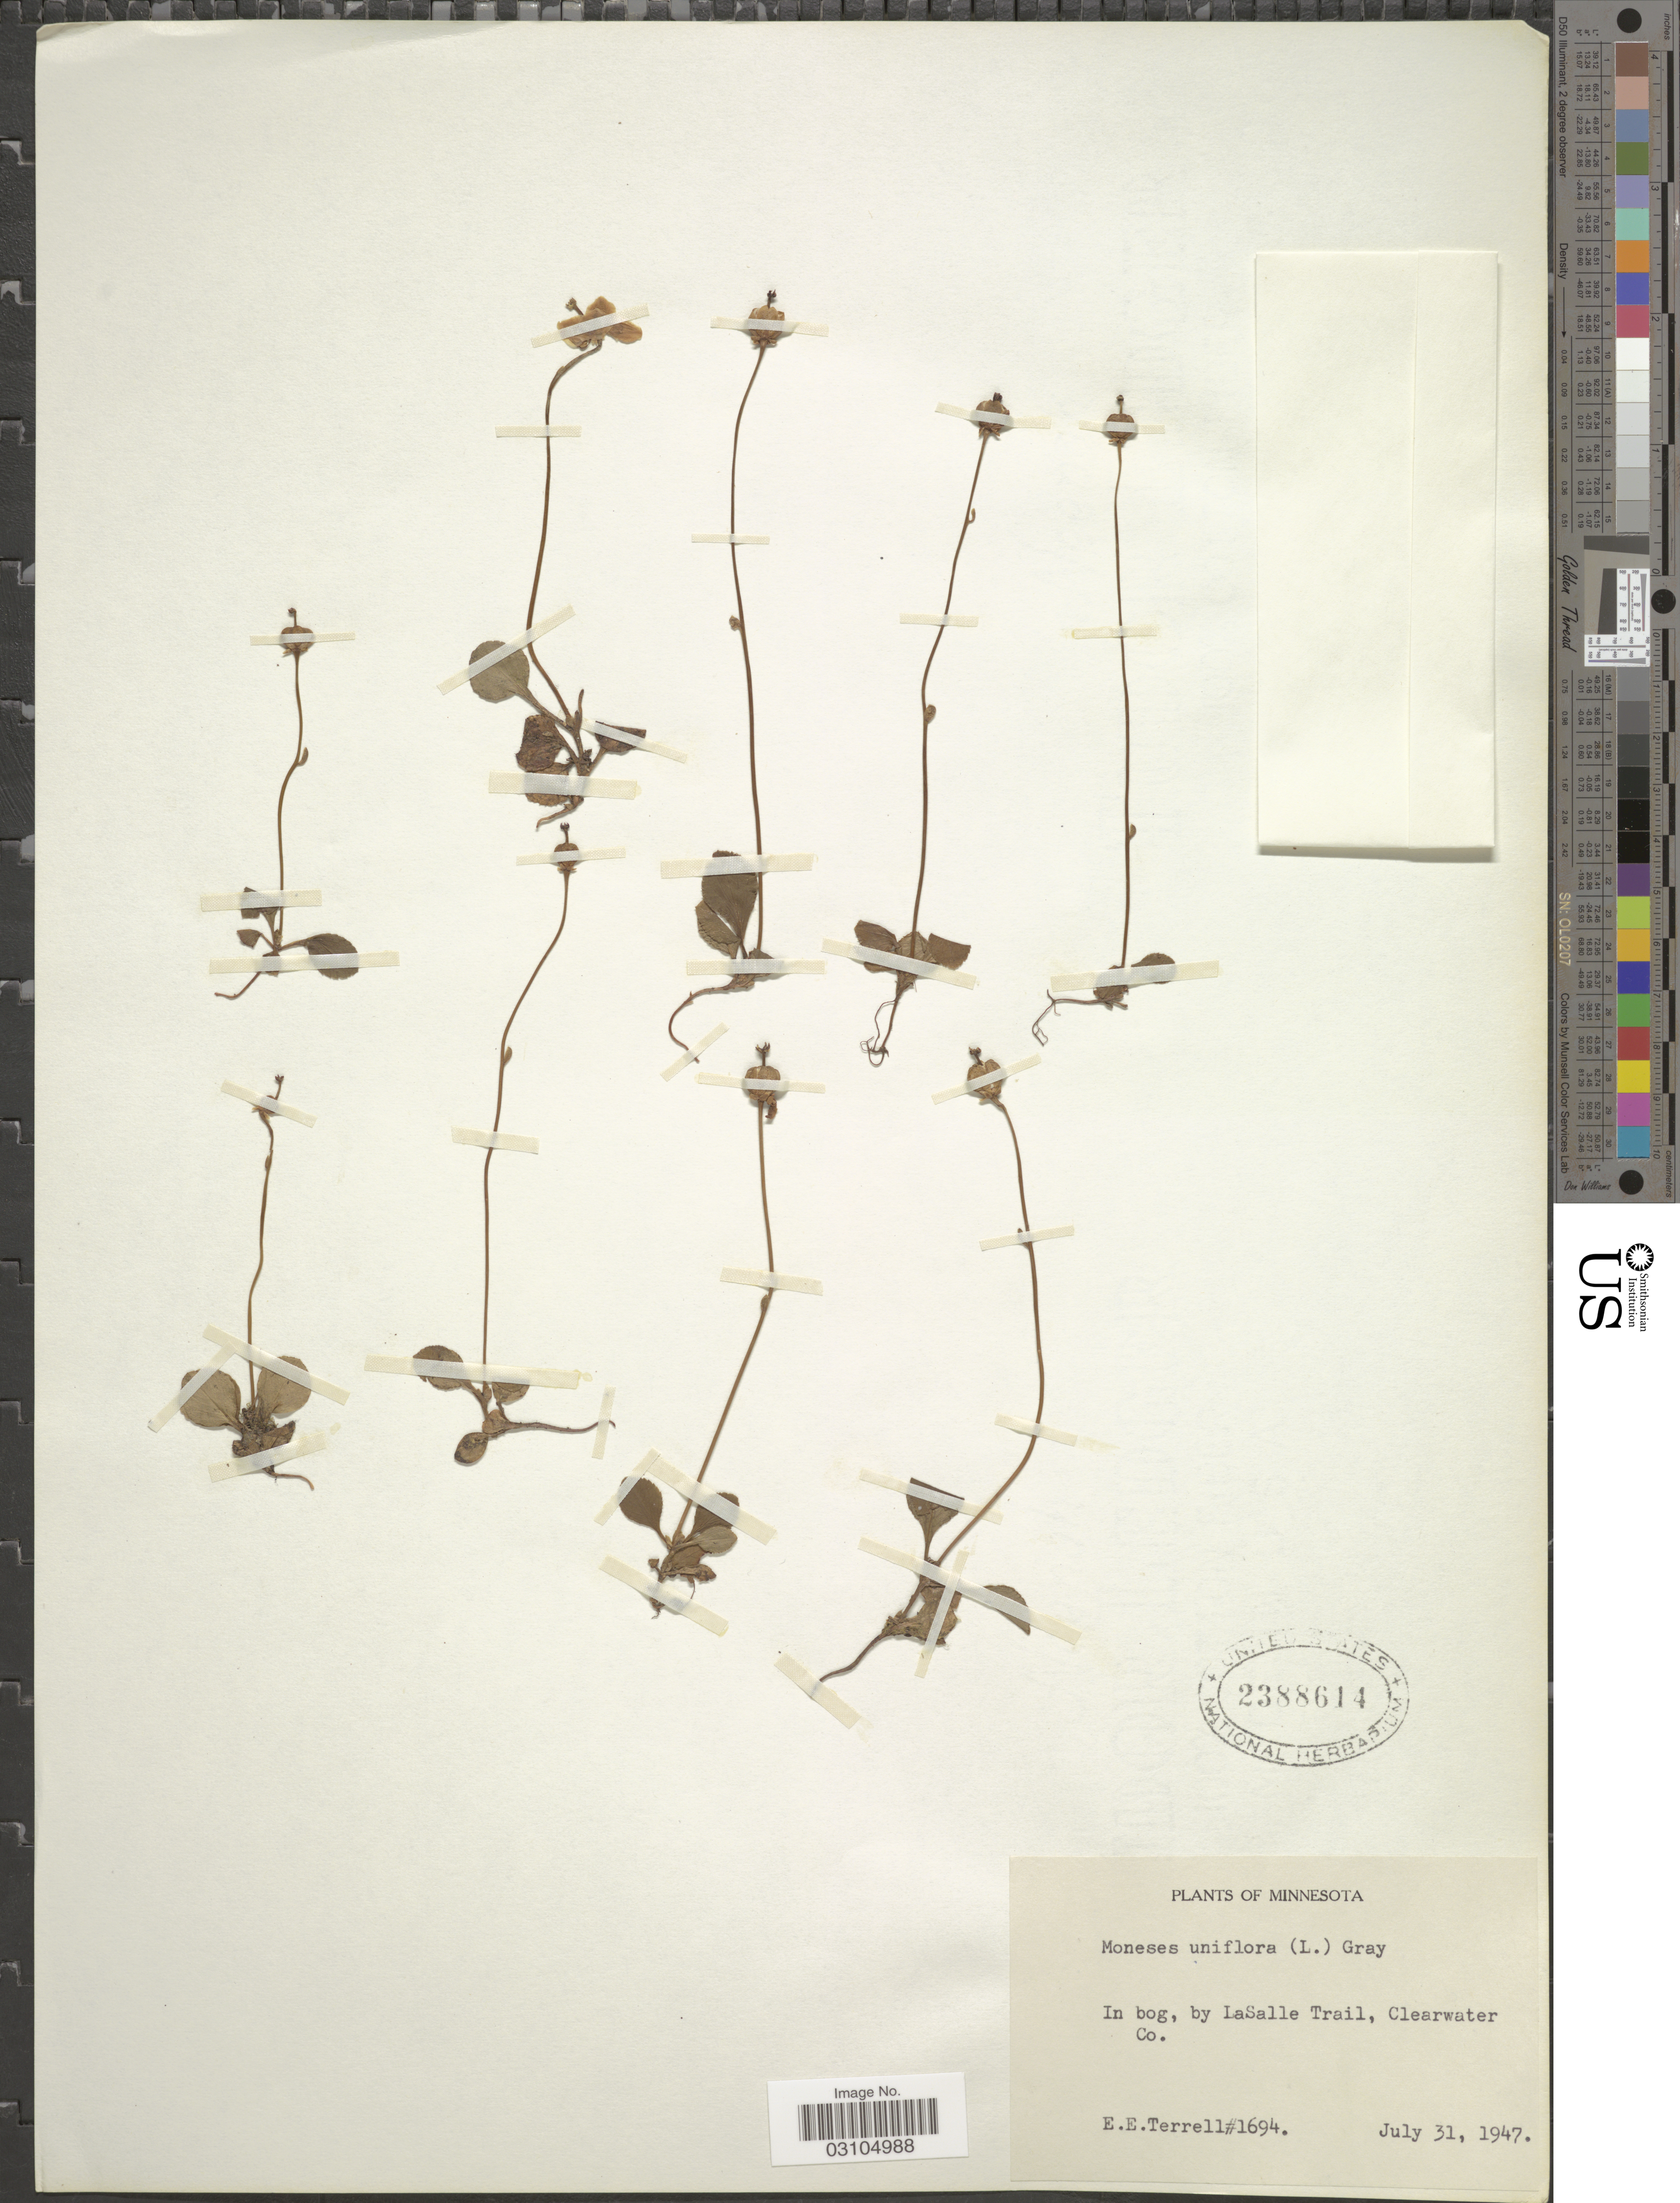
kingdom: Plantae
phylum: Tracheophyta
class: Magnoliopsida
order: Ericales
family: Ericaceae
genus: Moneses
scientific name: Moneses uniflora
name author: (L.) A. Gray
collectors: E. E. Terrell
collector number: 1694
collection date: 1947-07-31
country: United States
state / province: Minnesota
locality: In bog, by LaSalle Trail, Clearwater Co.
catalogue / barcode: US 2388614